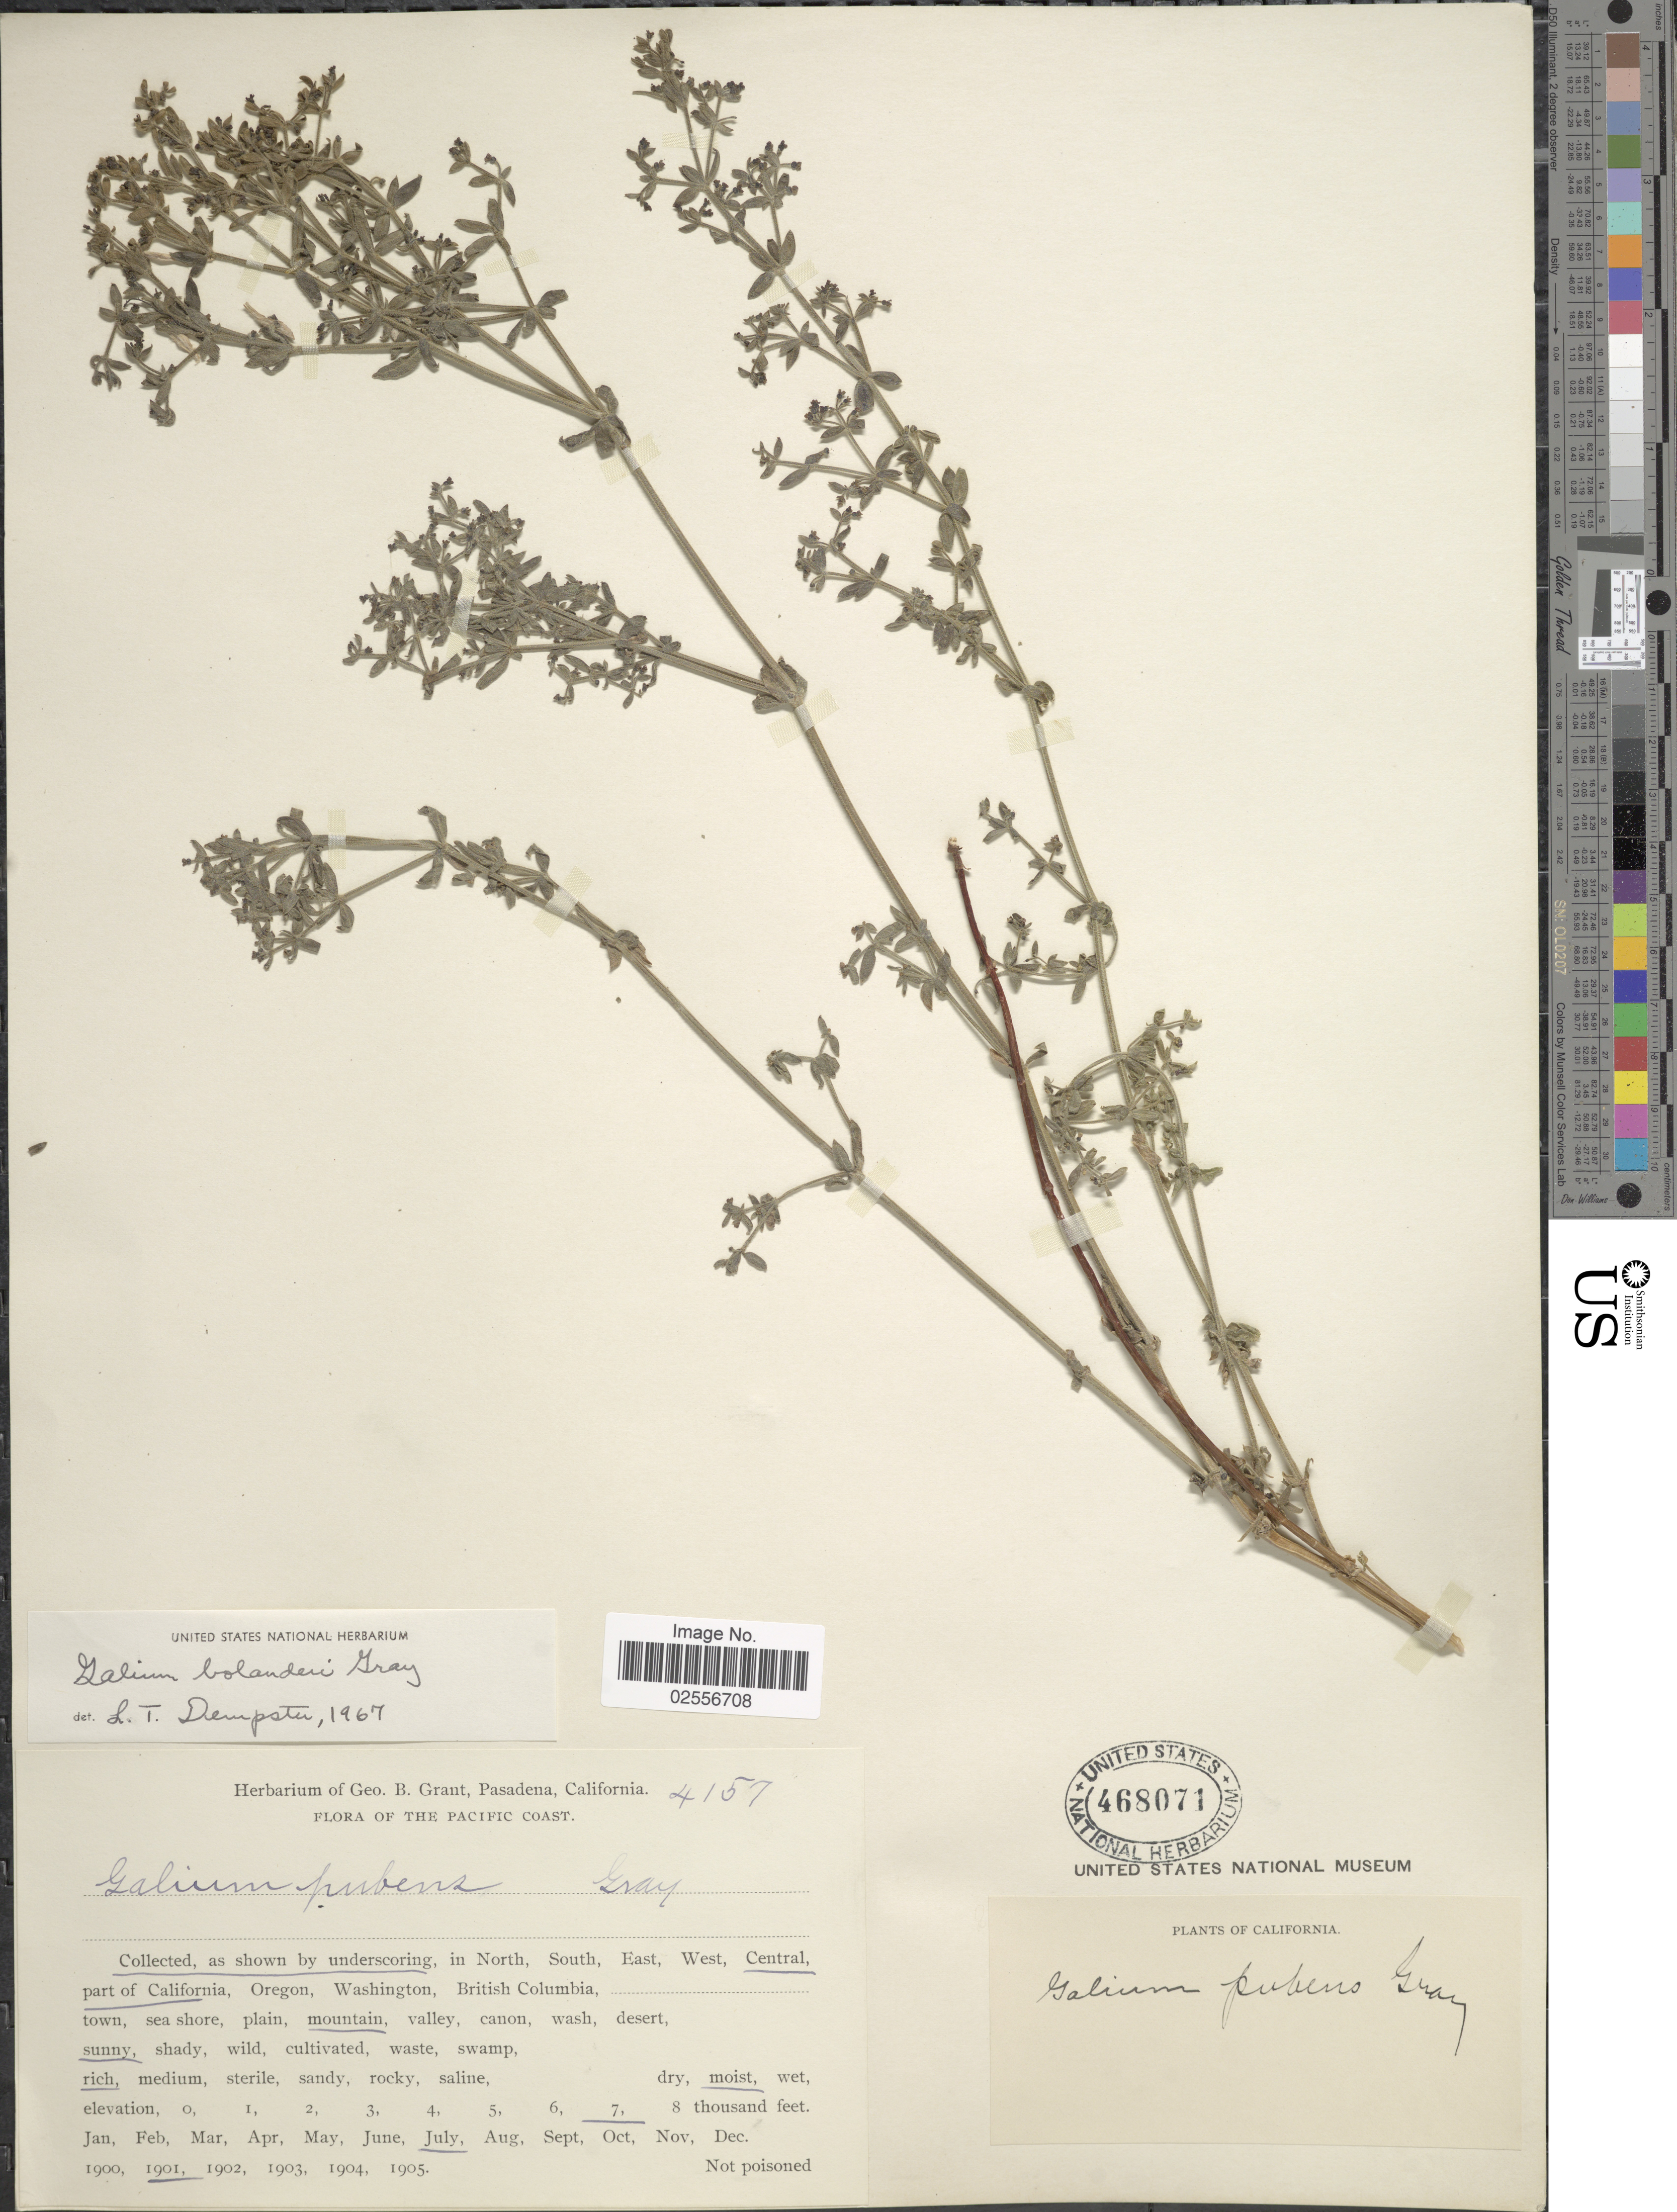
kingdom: Plantae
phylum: Tracheophyta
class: Magnoliopsida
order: Gentianales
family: Rubiaceae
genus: Galium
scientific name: Galium bolanderi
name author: A. Gray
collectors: ex herb. Geo. B. Grant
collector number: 4157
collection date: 1901-07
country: United States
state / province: California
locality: Pacific Coast. Central part of California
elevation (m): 2134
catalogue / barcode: US 468071